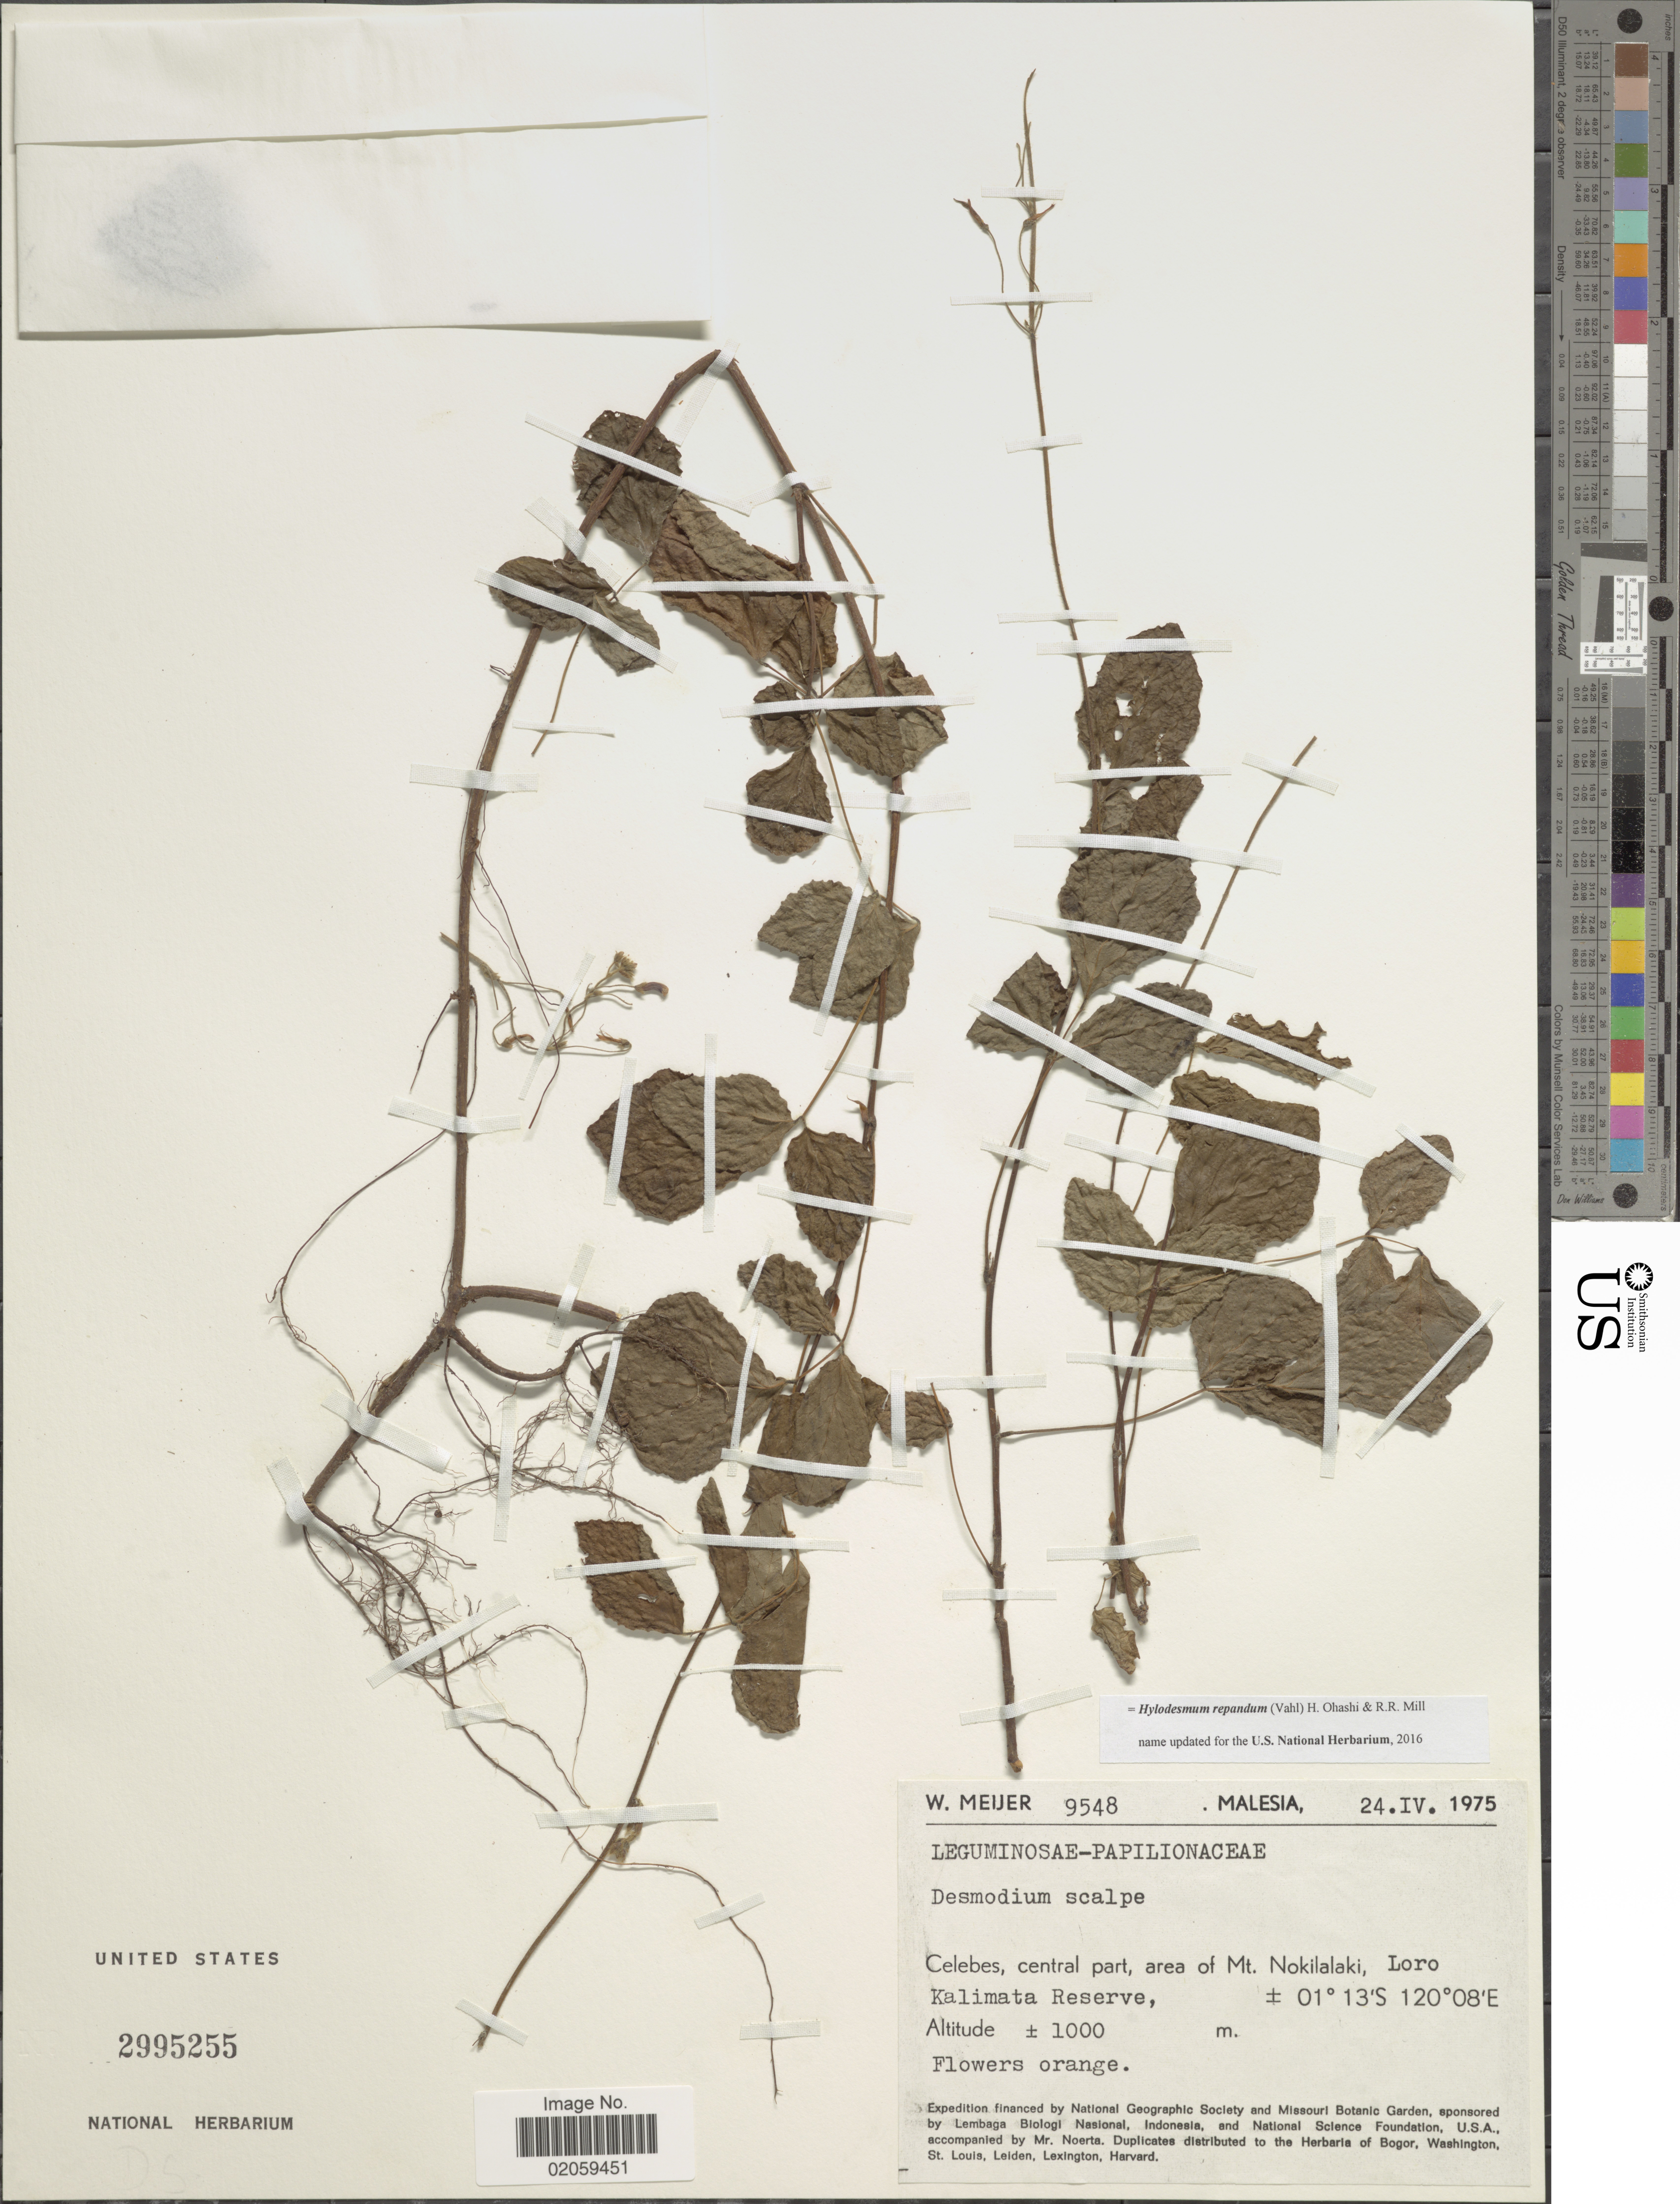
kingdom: Plantae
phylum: Tracheophyta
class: Magnoliopsida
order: Fabales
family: Fabaceae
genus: Hylodesmum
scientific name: Hylodesmum repandum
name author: (Vahl) H. Ohashi & R.R. Mill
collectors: W. Meijer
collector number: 9548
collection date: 1975-04-24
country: Malaysia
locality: Celebes, central part, area of Mt. Nokilalaki, Loro Kalimata Reserve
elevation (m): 1000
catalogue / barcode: US 2995255